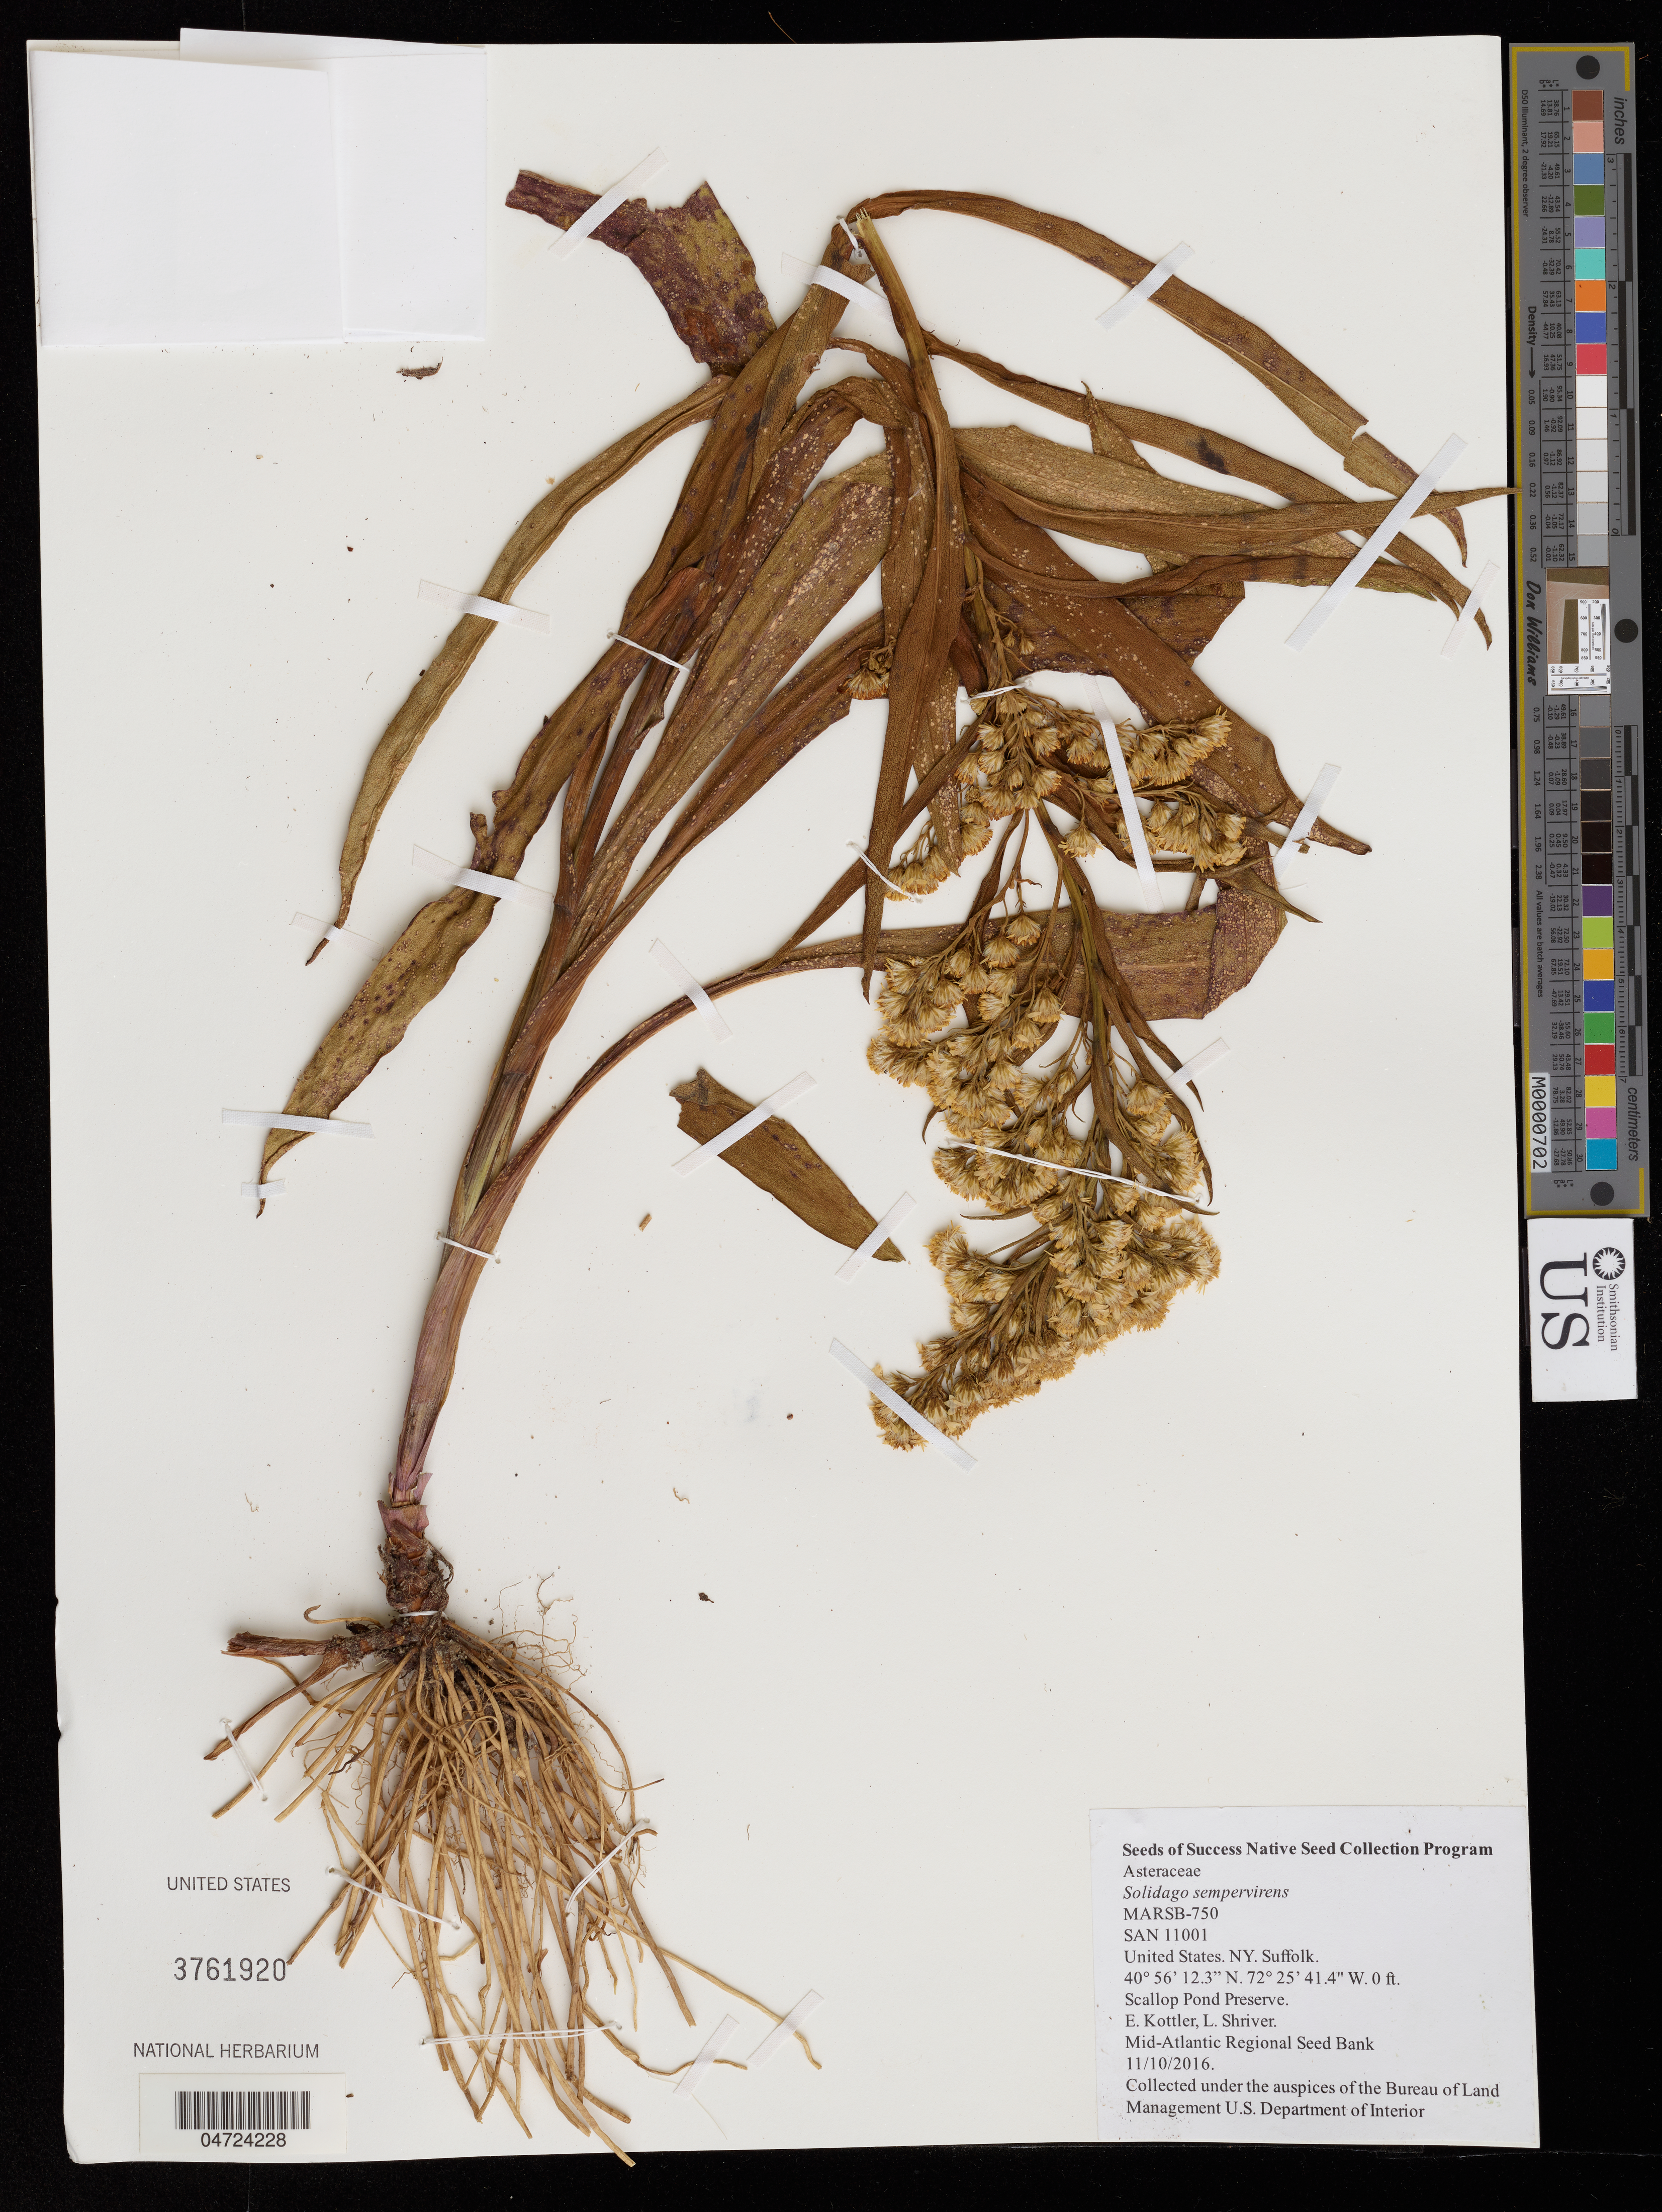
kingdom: Plantae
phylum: Tracheophyta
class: Magnoliopsida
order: Asterales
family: Asteraceae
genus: Solidago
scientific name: Solidago sempervirens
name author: L.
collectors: E. Kottler & L. Shriver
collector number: MARSB-750/SAN11001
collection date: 2016-11-10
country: United States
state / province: New York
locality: Suffolk. Scallop Pond Preserve.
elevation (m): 0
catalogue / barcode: US 3761920